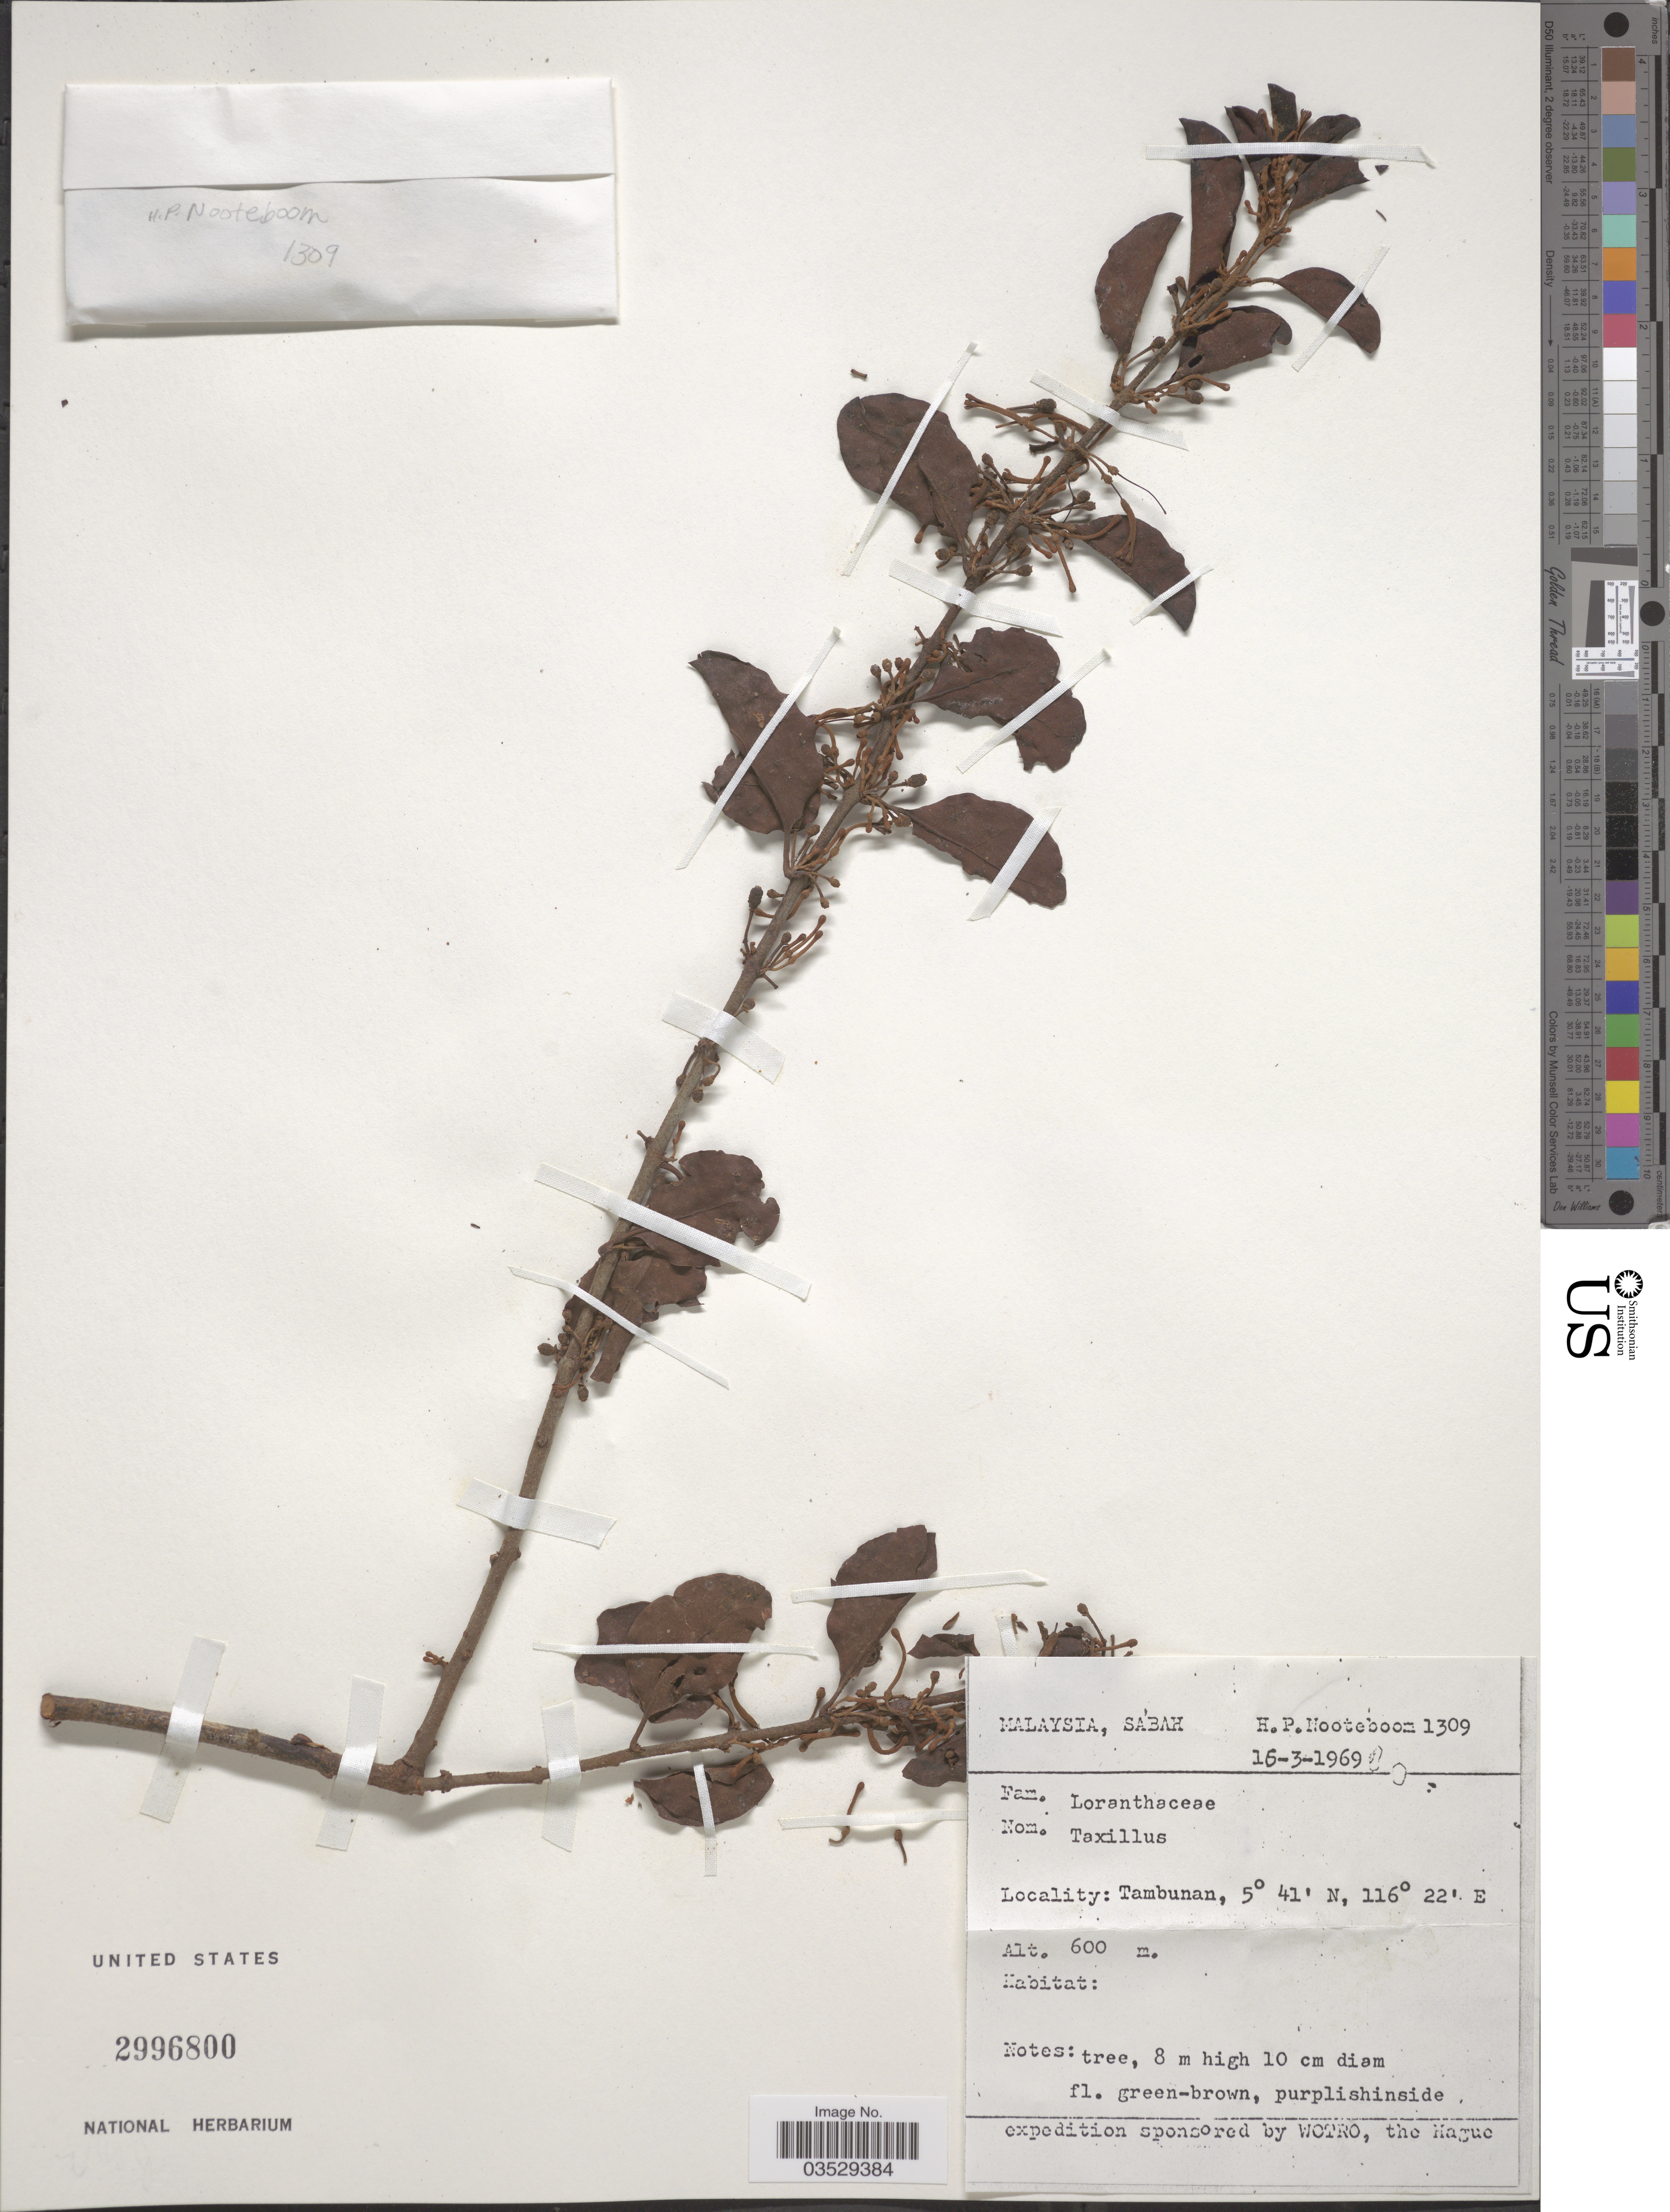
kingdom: Plantae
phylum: Tracheophyta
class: Magnoliopsida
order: Santalales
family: Loranthaceae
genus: Taxillus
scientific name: Taxillus chinensis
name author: (DC.) Danser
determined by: Strong, Mark T., (BOT), Smithsonian Institution - National Museum of Natural History (UNITED STATES)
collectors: H. P. Nooteboom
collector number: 1309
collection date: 1969-03-16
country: Malaysia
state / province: Sabah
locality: Tambunan.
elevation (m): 600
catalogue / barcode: US 2996800